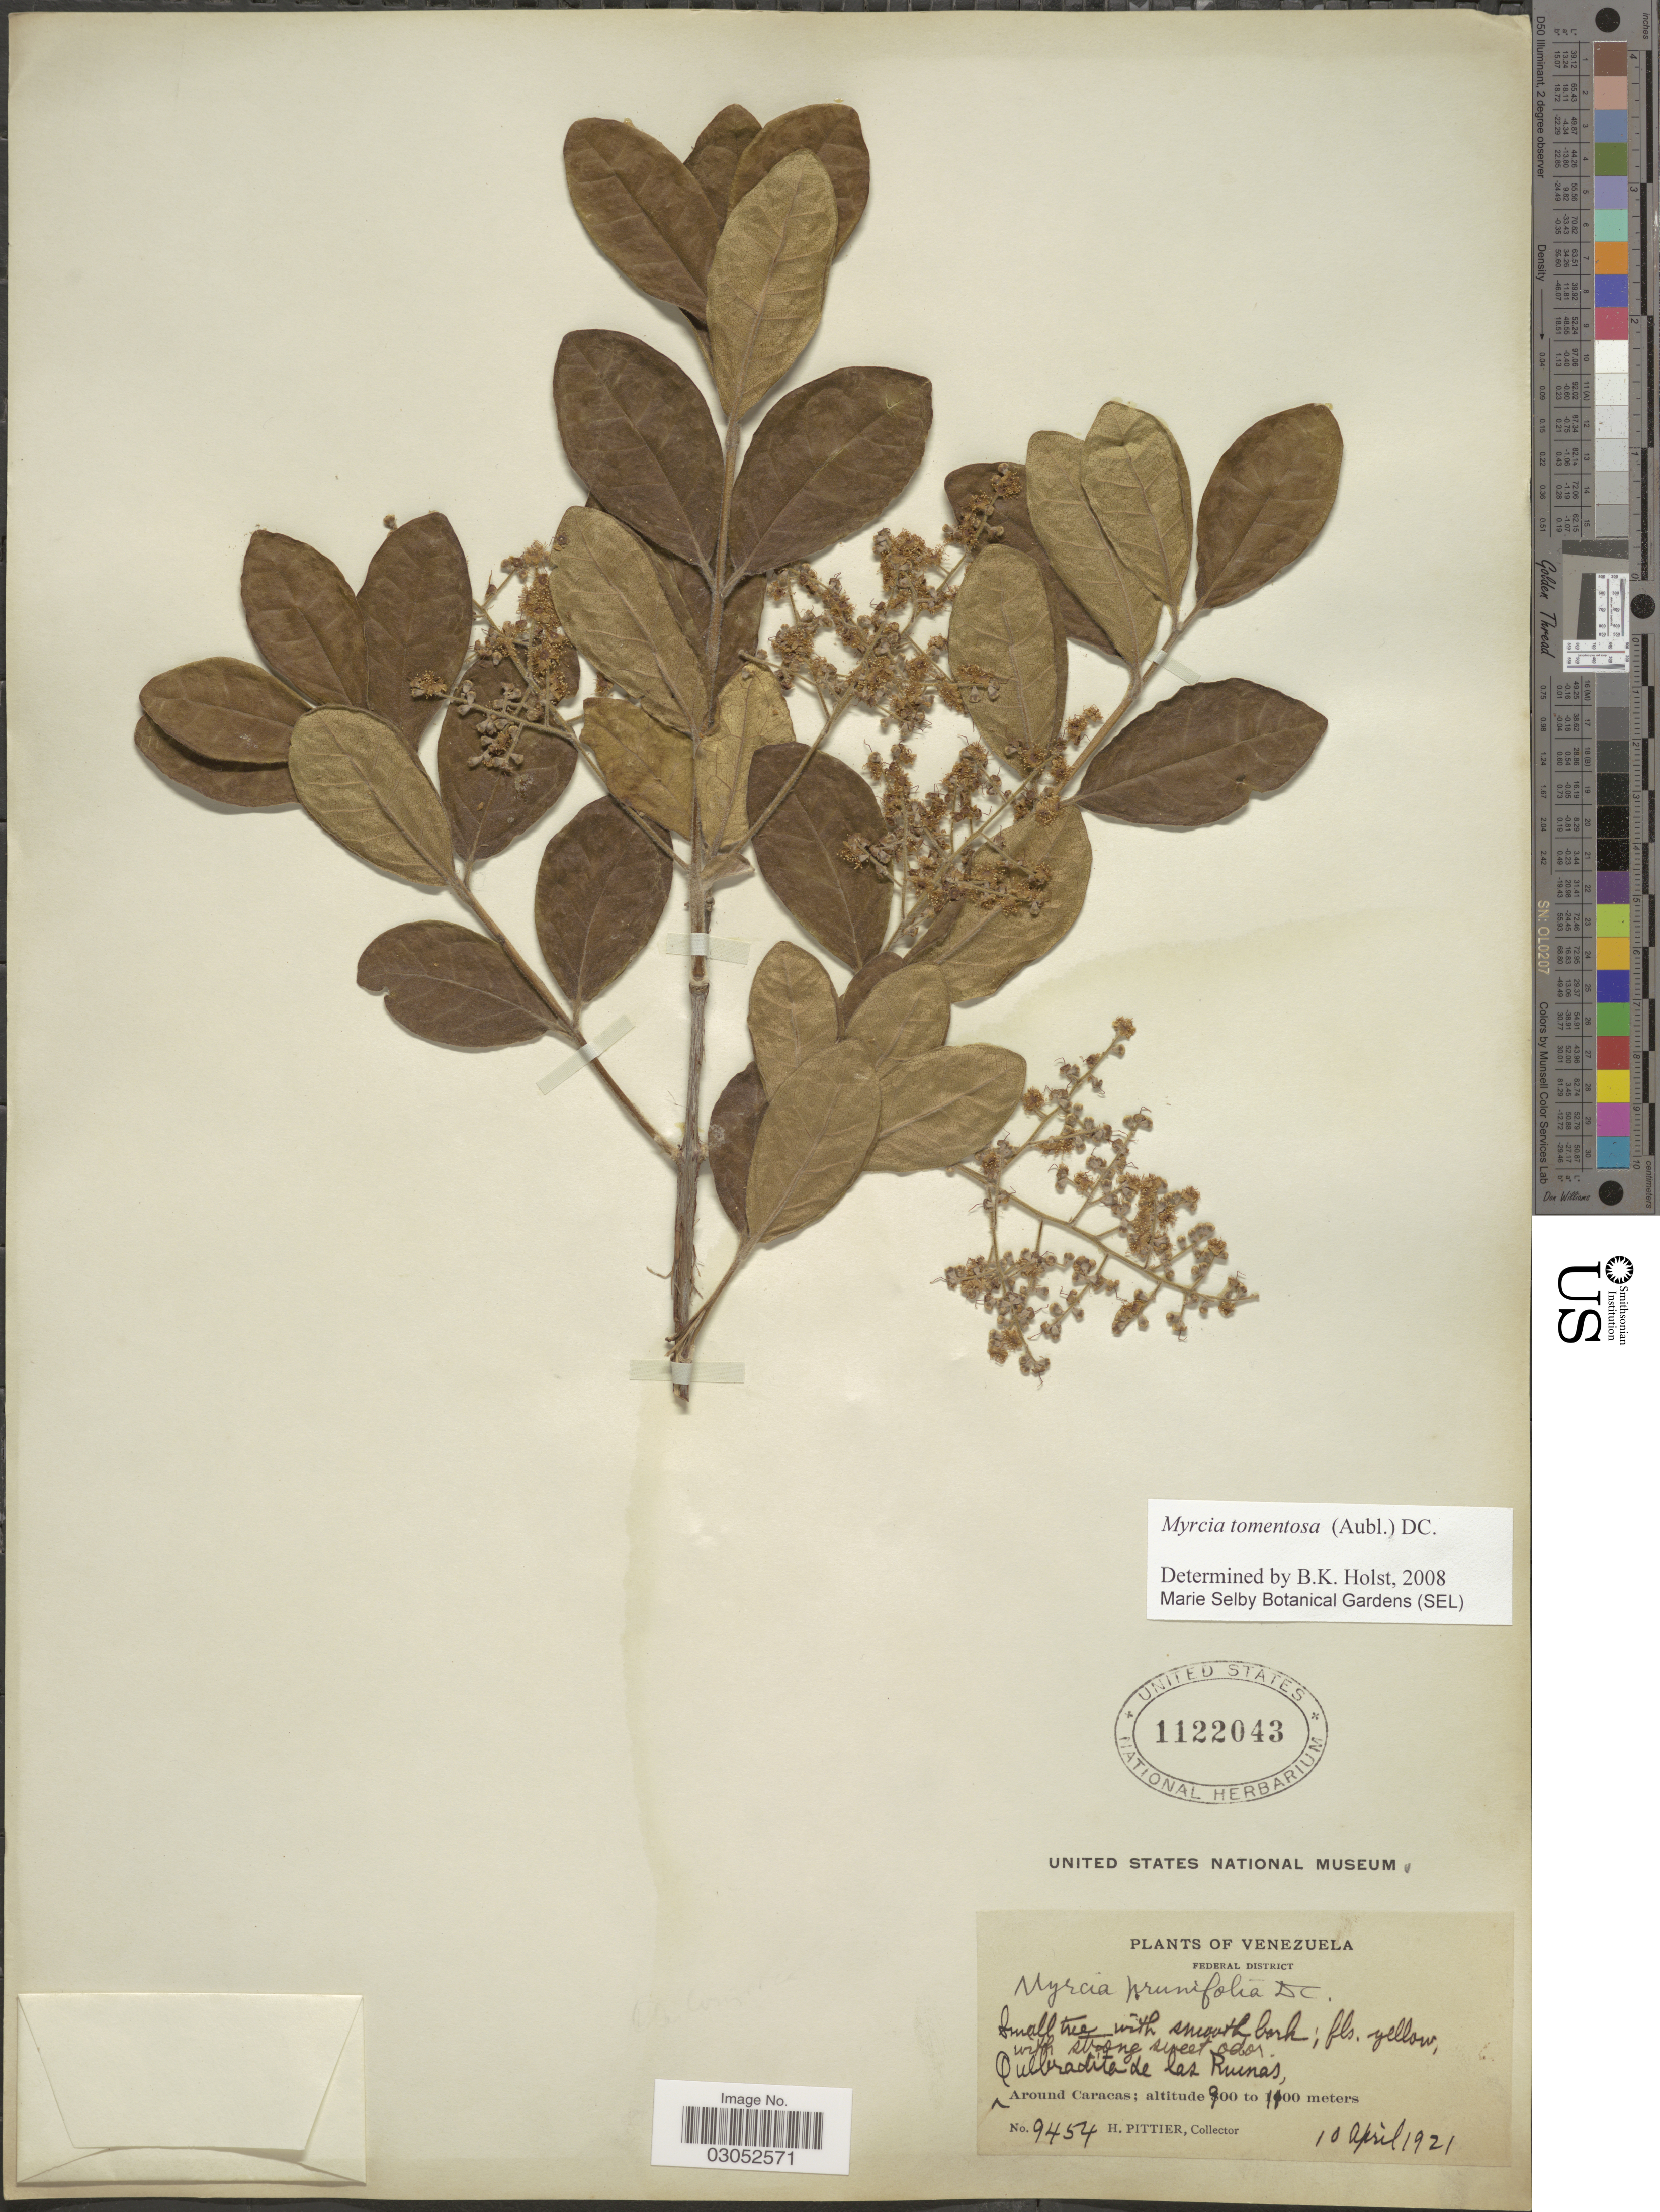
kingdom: Plantae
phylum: Tracheophyta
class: Magnoliopsida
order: Myrtales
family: Myrtaceae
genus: Myrcia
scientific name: Myrcia tomentosa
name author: (Aubl.) DC.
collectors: H. F. Pittier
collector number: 9454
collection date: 1921-04-10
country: Venezuela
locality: Federal District. Quebradita de las Ruinas, Around Caracas.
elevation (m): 900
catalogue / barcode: US 1122043